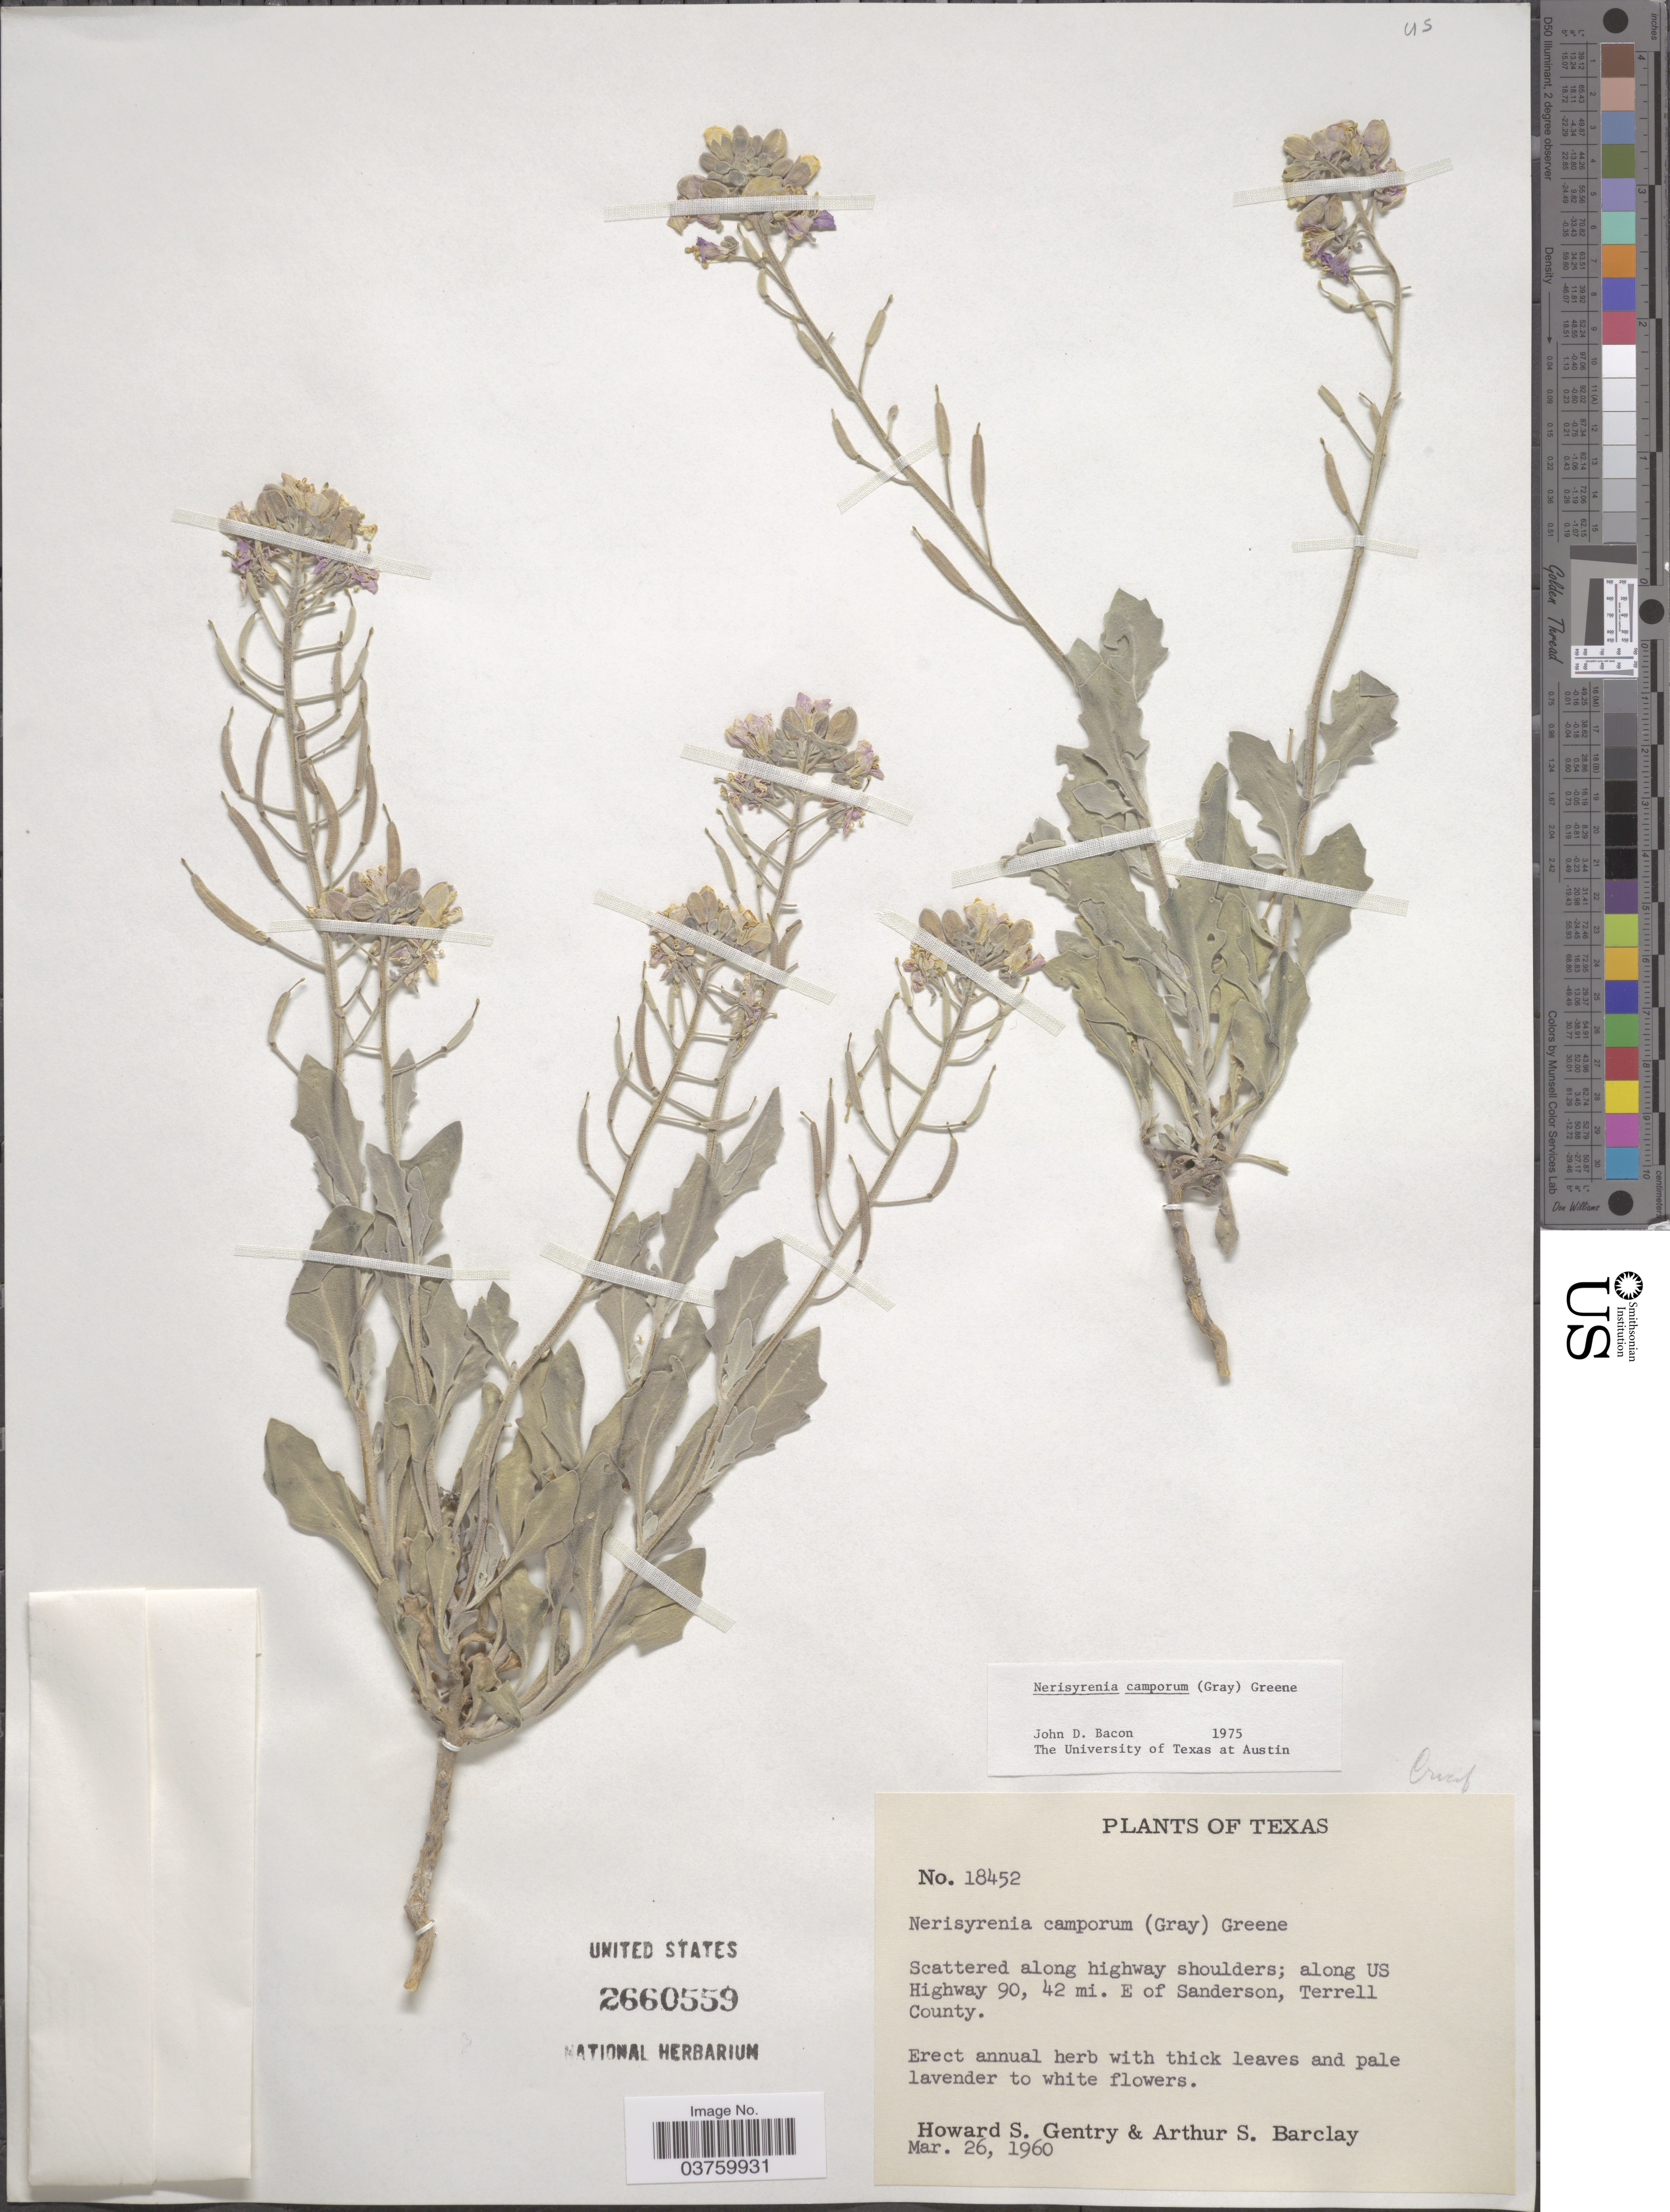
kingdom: Plantae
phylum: Tracheophyta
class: Magnoliopsida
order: Brassicales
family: Brassicaceae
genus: Nerisyrenia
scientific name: Nerisyrenia camporum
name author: (A. Gray) Greene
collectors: H. S. Gentry & A. S. Barclay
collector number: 18452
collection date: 1960-03-26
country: United States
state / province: Texas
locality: Along US Highway 90, 42 mi. E of Sanderson, Terrell County.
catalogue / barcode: US 2660559